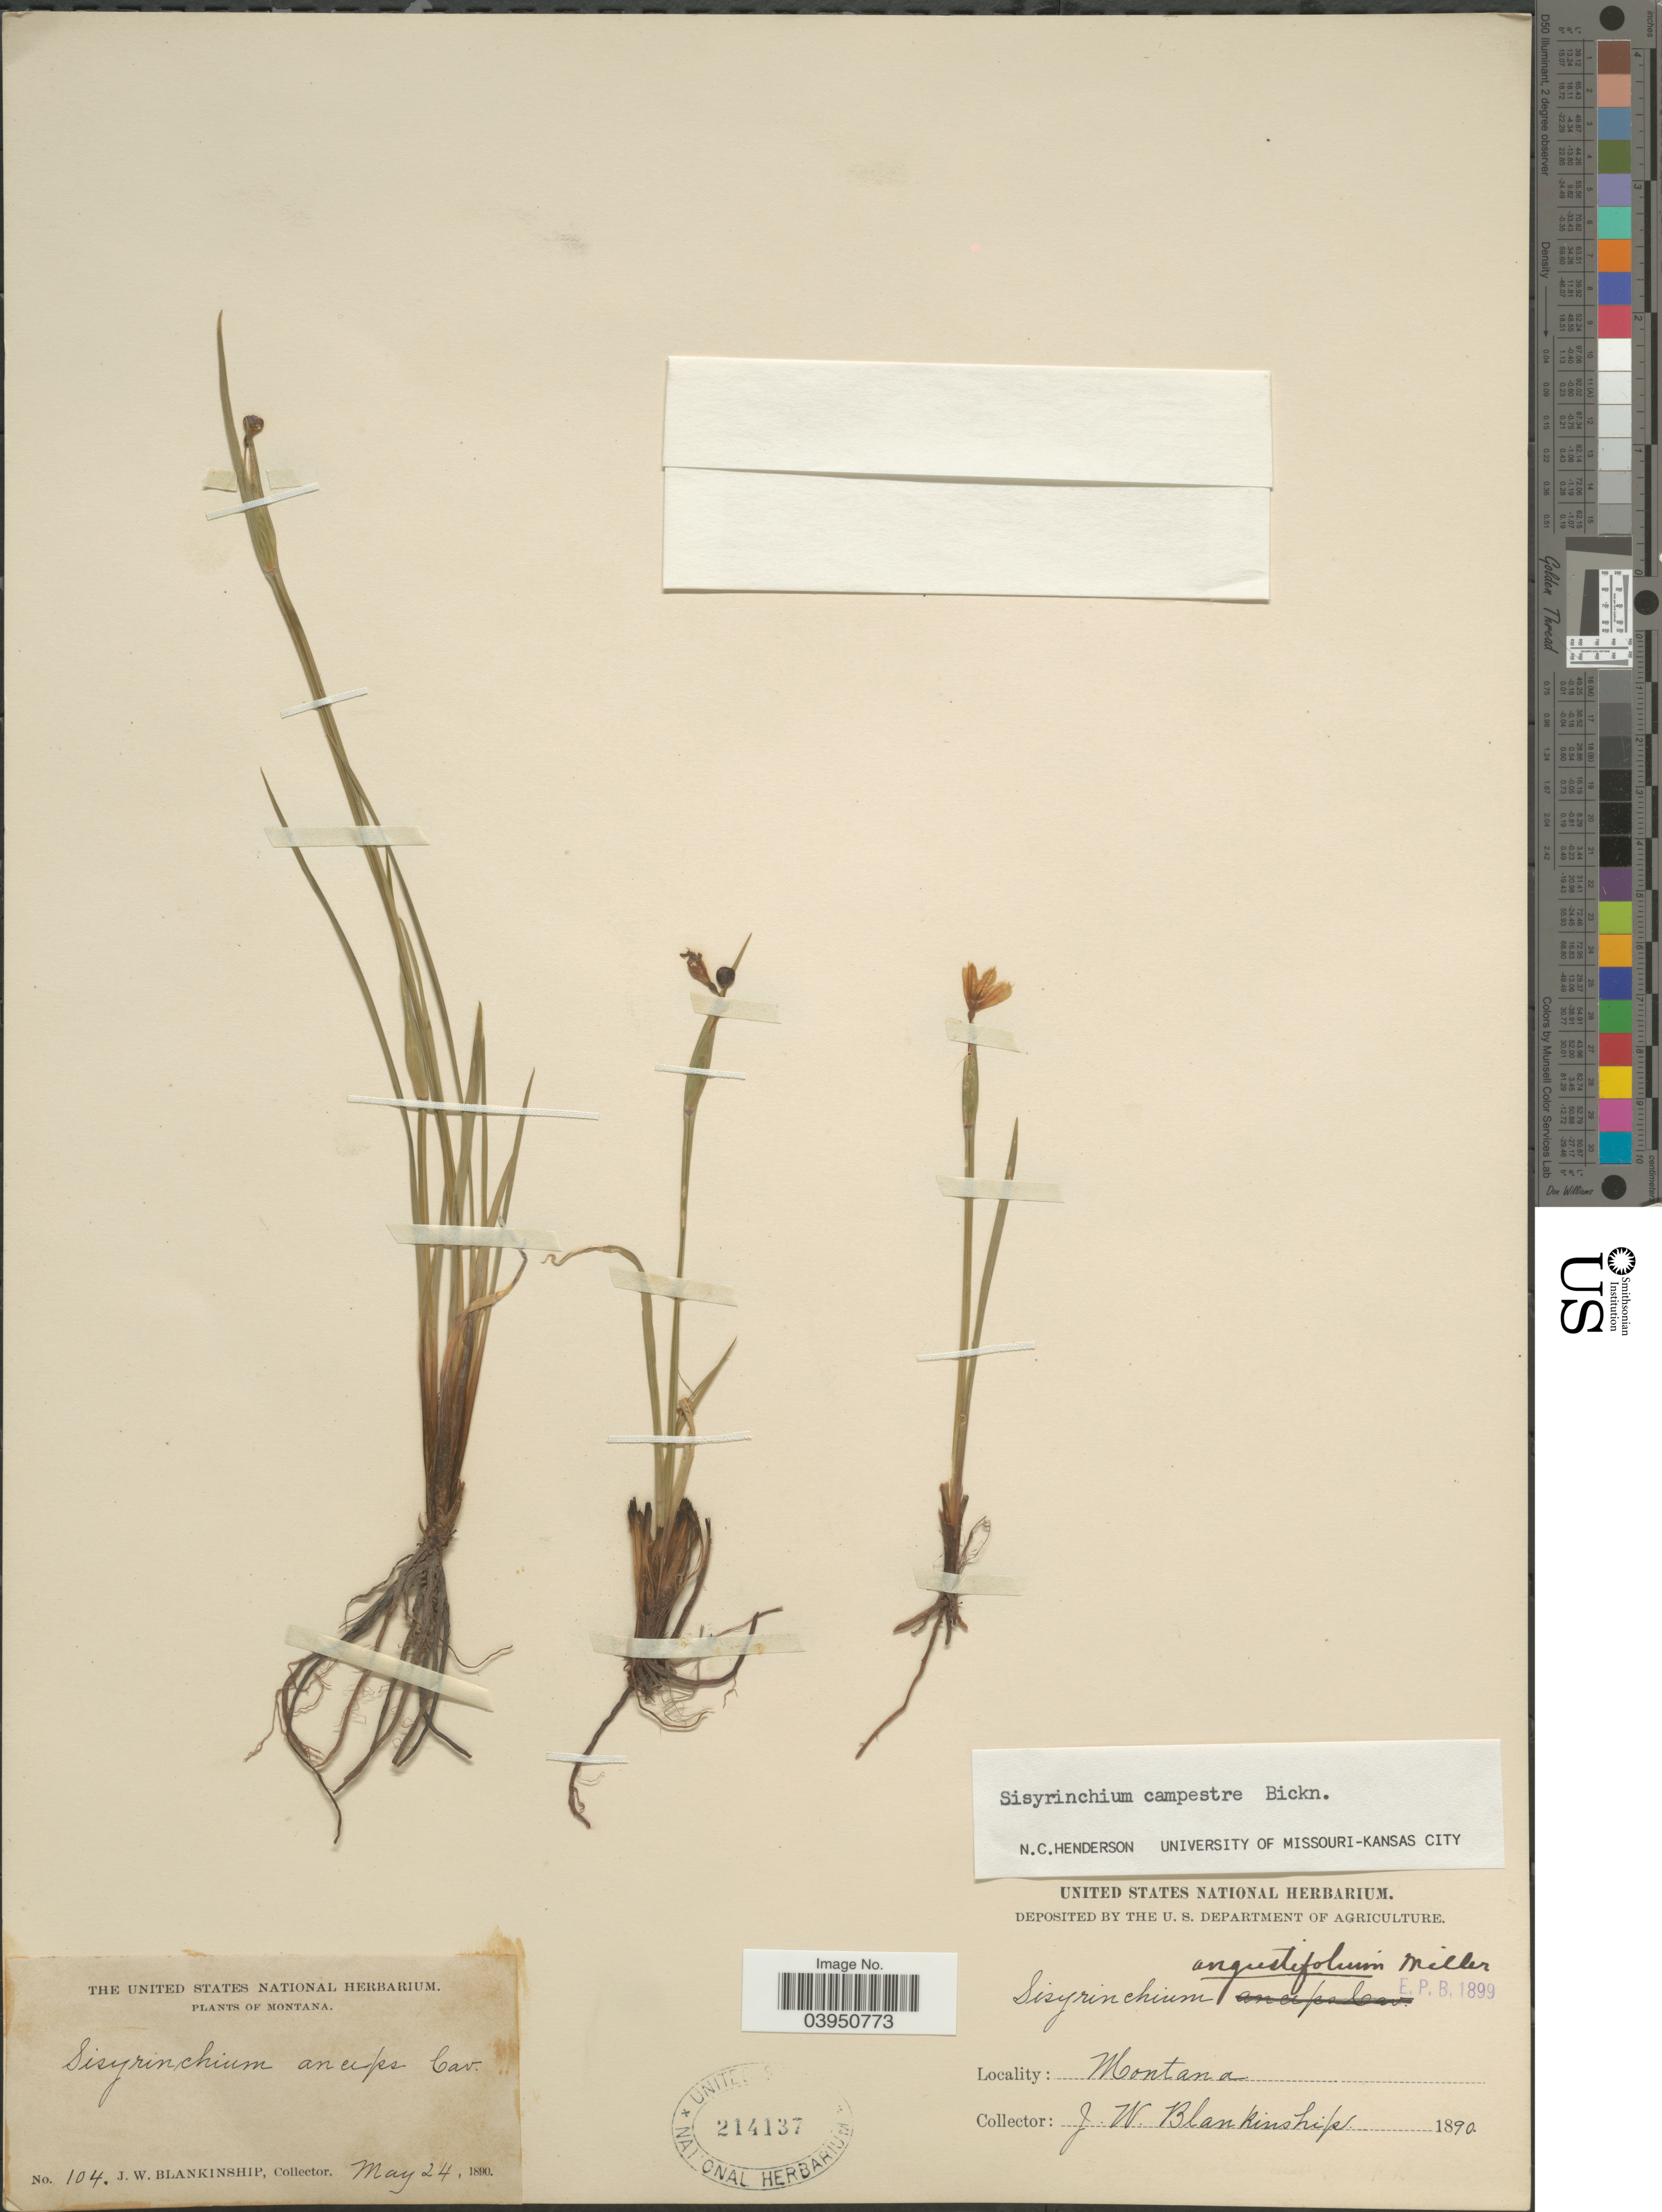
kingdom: Plantae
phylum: Tracheophyta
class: Liliopsida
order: Asparagales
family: Iridaceae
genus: Sisyrinchium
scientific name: Sisyrinchium campestre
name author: E.P. Bicknell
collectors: J. W. Blankinship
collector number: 104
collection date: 1890-05-24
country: United States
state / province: Montana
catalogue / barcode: US 214137